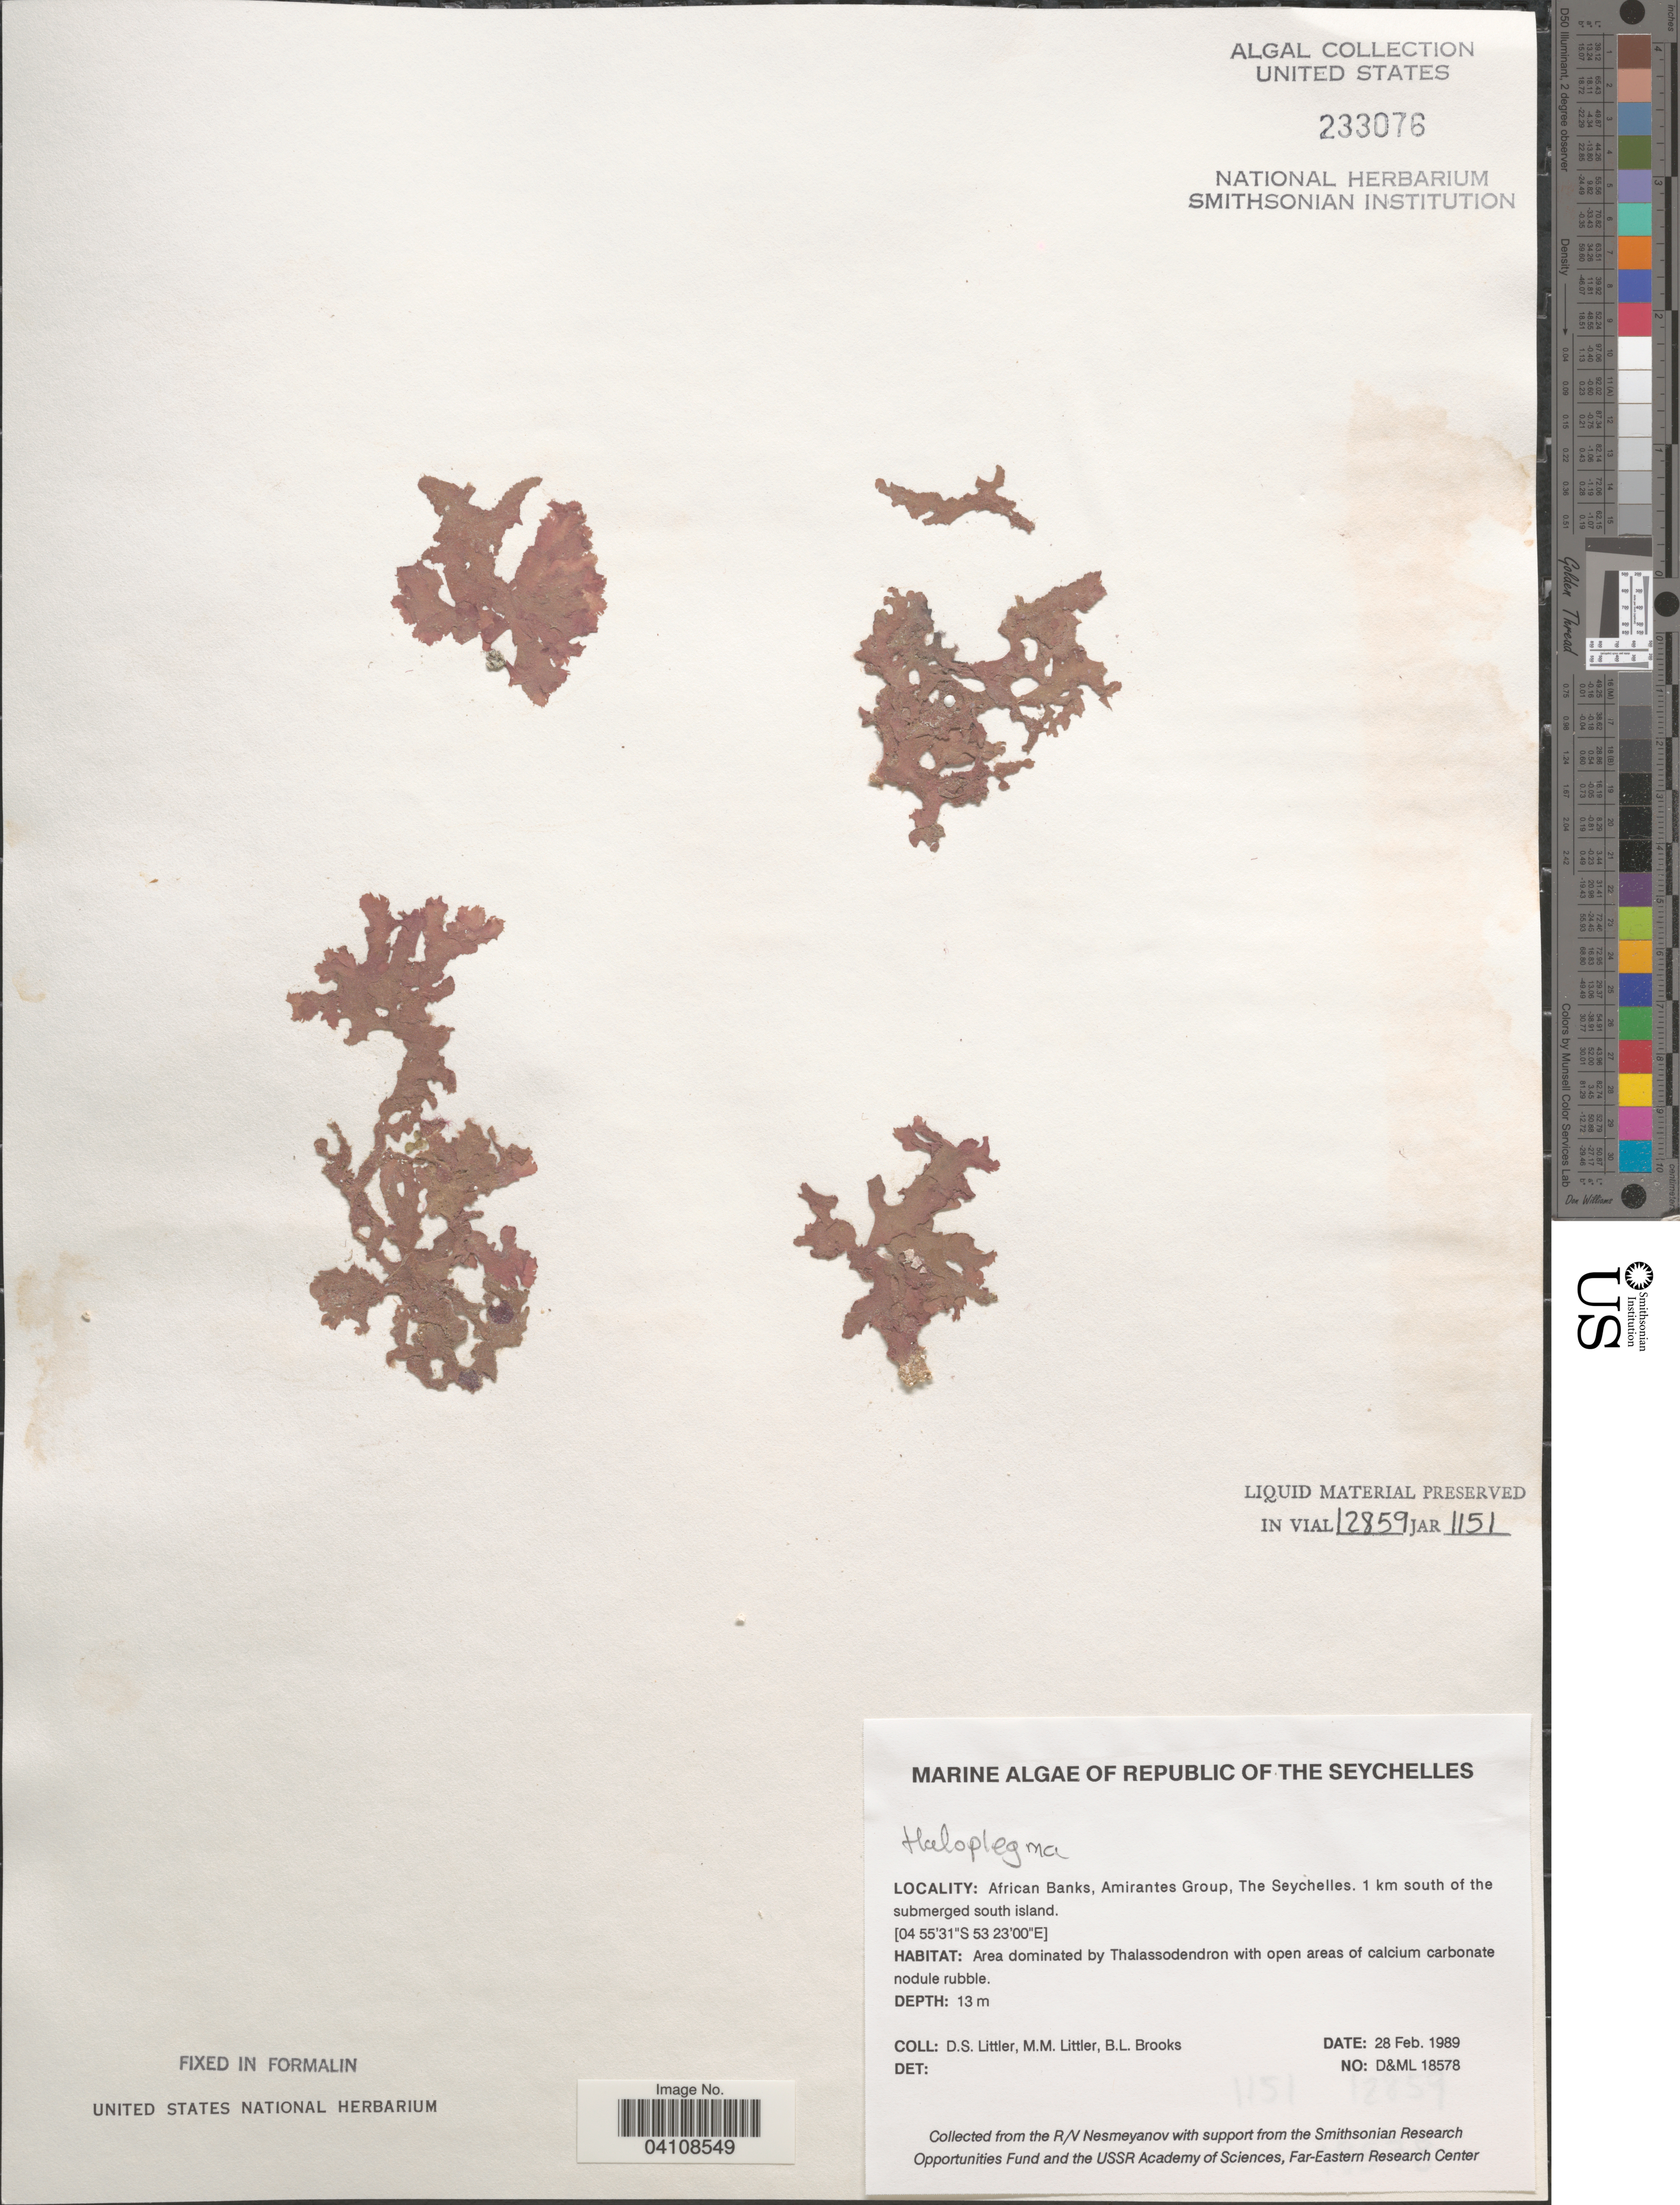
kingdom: Plantae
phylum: Rhodophyta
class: Florideophyceae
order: Ceramiales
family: Wrangeliaceae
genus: Haloplegma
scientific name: Haloplegma sp.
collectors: D. S. Littler & B. Brooks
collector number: D&ML18578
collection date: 1989-02-28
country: Seychelles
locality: Republic of The Seychelles. African Banks, Amirantes Group. 1 km south of the submerged south island.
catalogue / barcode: US 233076